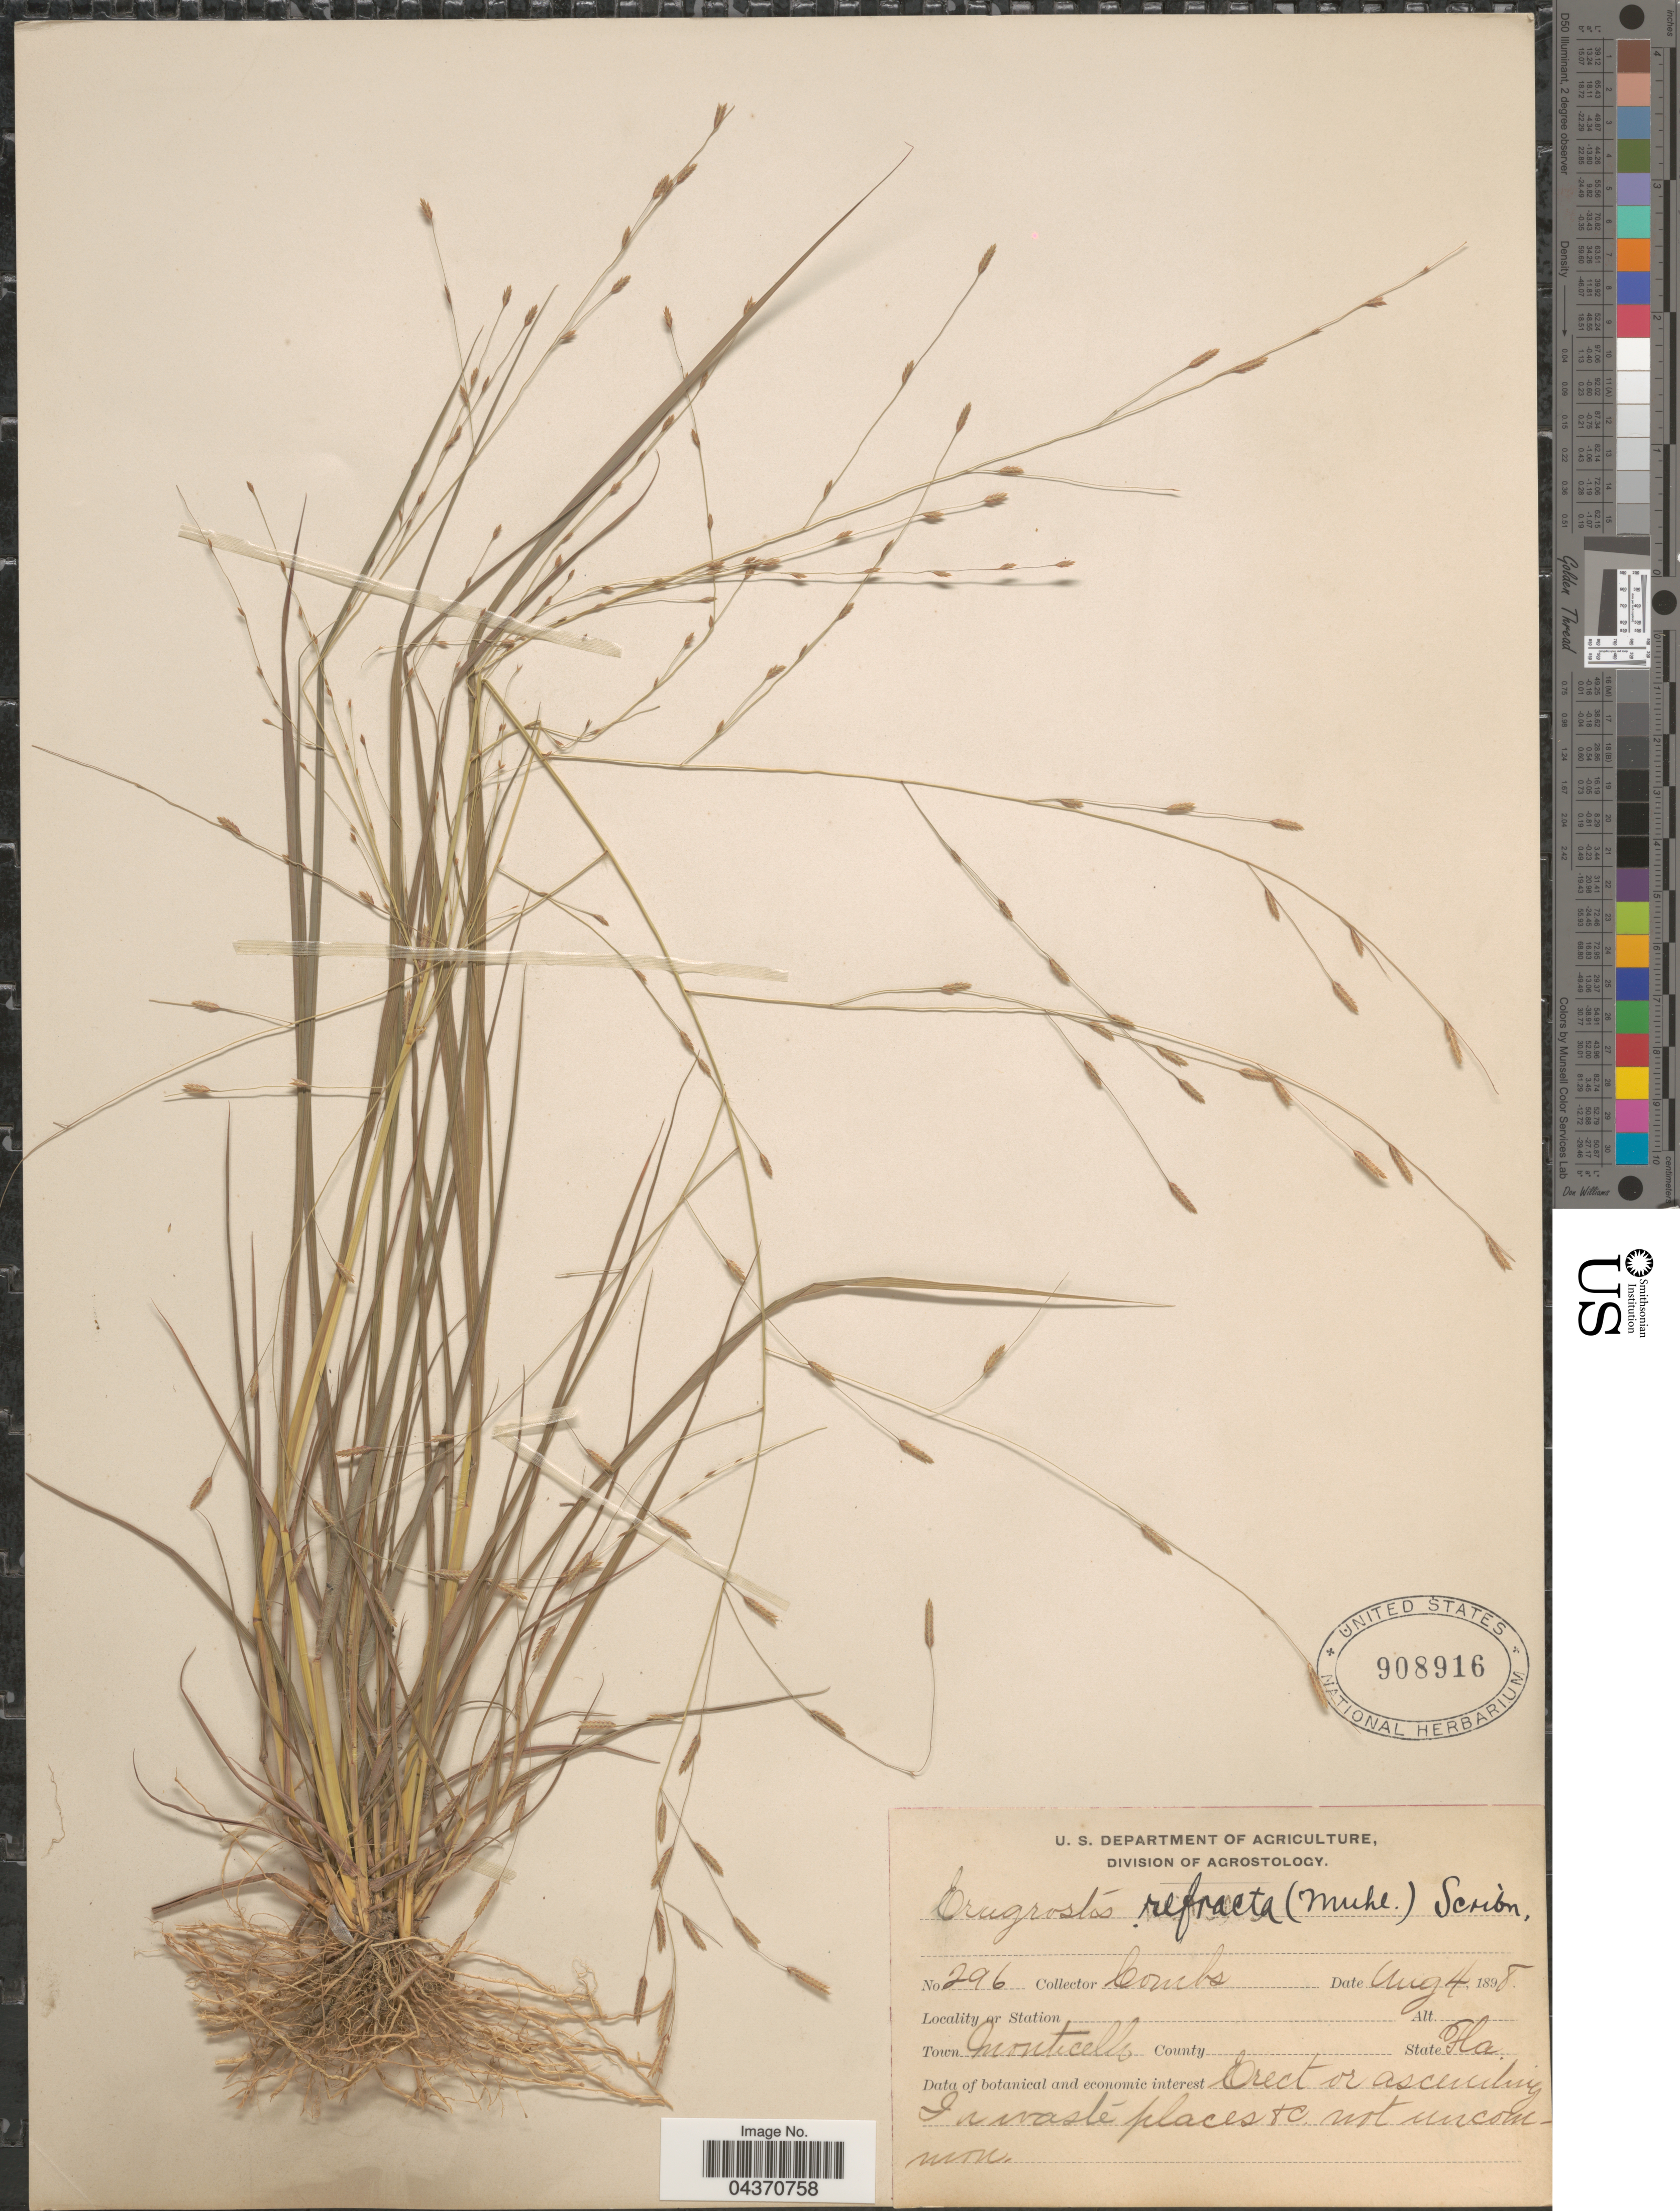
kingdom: Plantae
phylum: Tracheophyta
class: Liliopsida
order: Poales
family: Poaceae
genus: Eragrostis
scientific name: Eragrostis refracta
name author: (Muhl.) Scribn.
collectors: -. Combs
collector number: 296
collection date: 1898-08-04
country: United States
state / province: Florida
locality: Town Monticello.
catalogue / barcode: US 908916